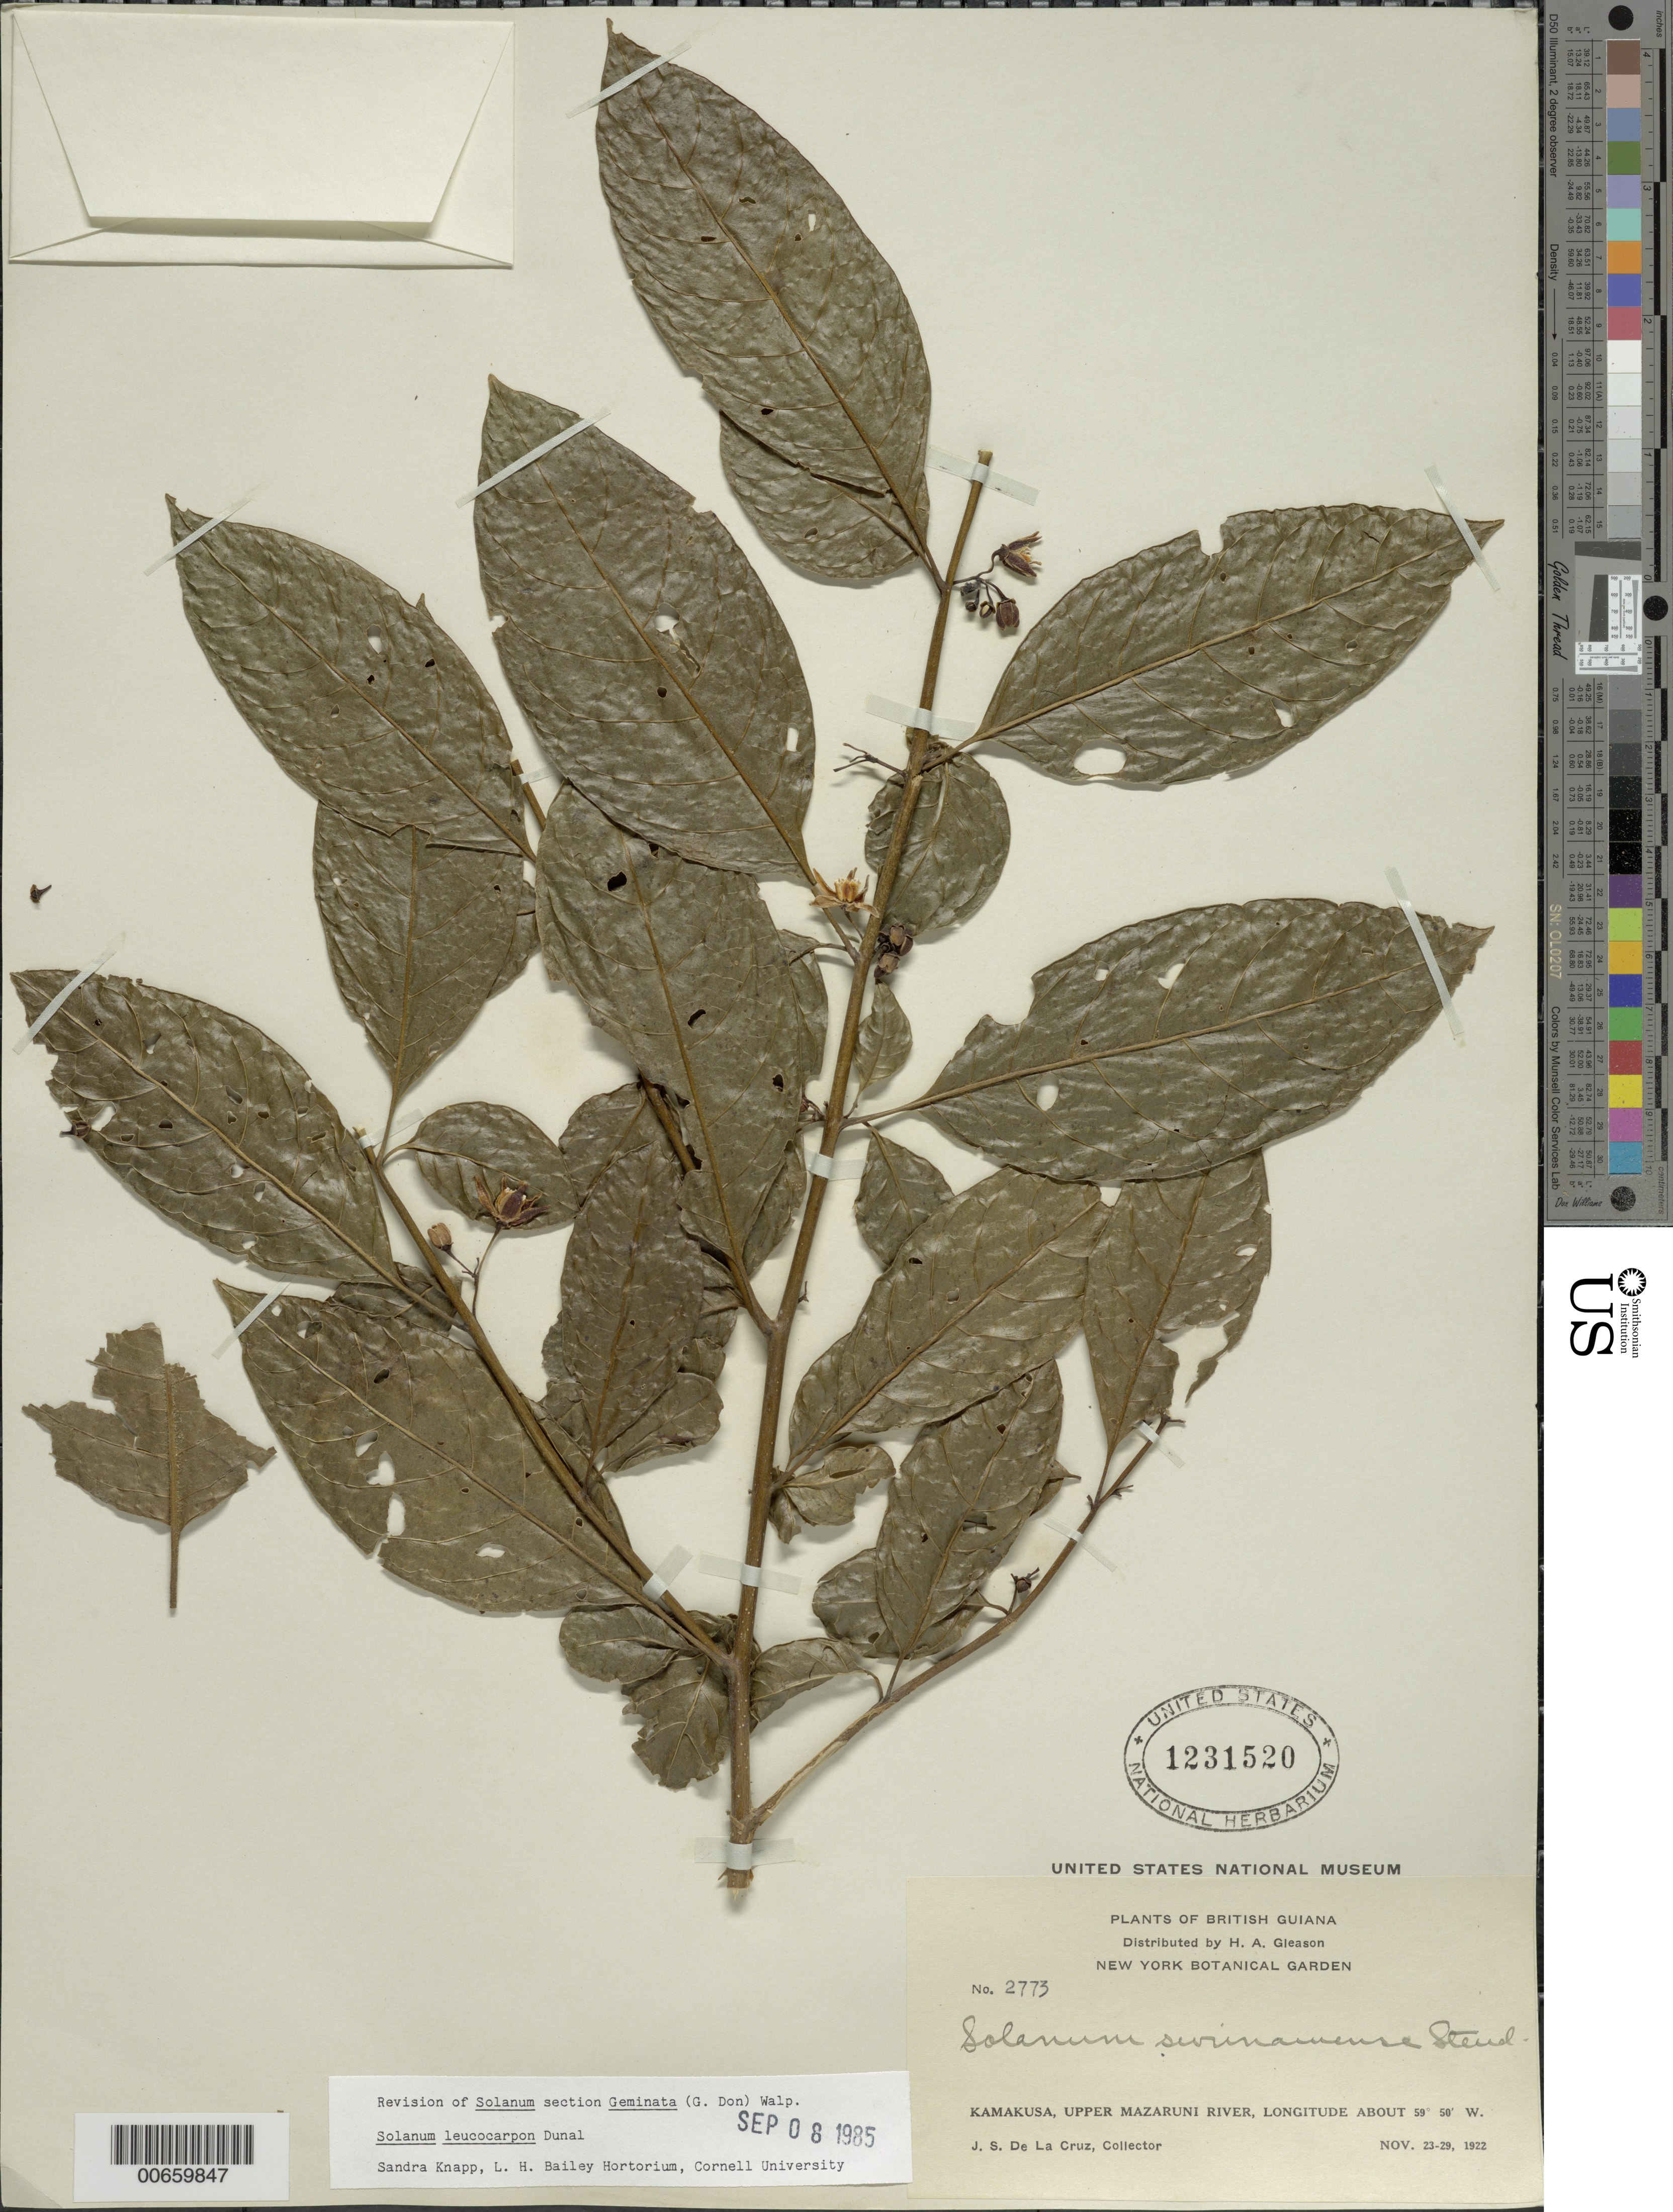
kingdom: Plantae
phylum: Tracheophyta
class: Magnoliopsida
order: Solanales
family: Solanaceae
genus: Solanum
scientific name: Solanum leucocarpon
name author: Dunal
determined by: Knapp, S. D.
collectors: J. S. de la Cruz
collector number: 2773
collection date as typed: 11 Nov 1922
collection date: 1922-11-11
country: Guyana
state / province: Cuyuni-Mazaruni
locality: Kamakusa, Upper Mazaruni R.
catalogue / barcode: US 1231520